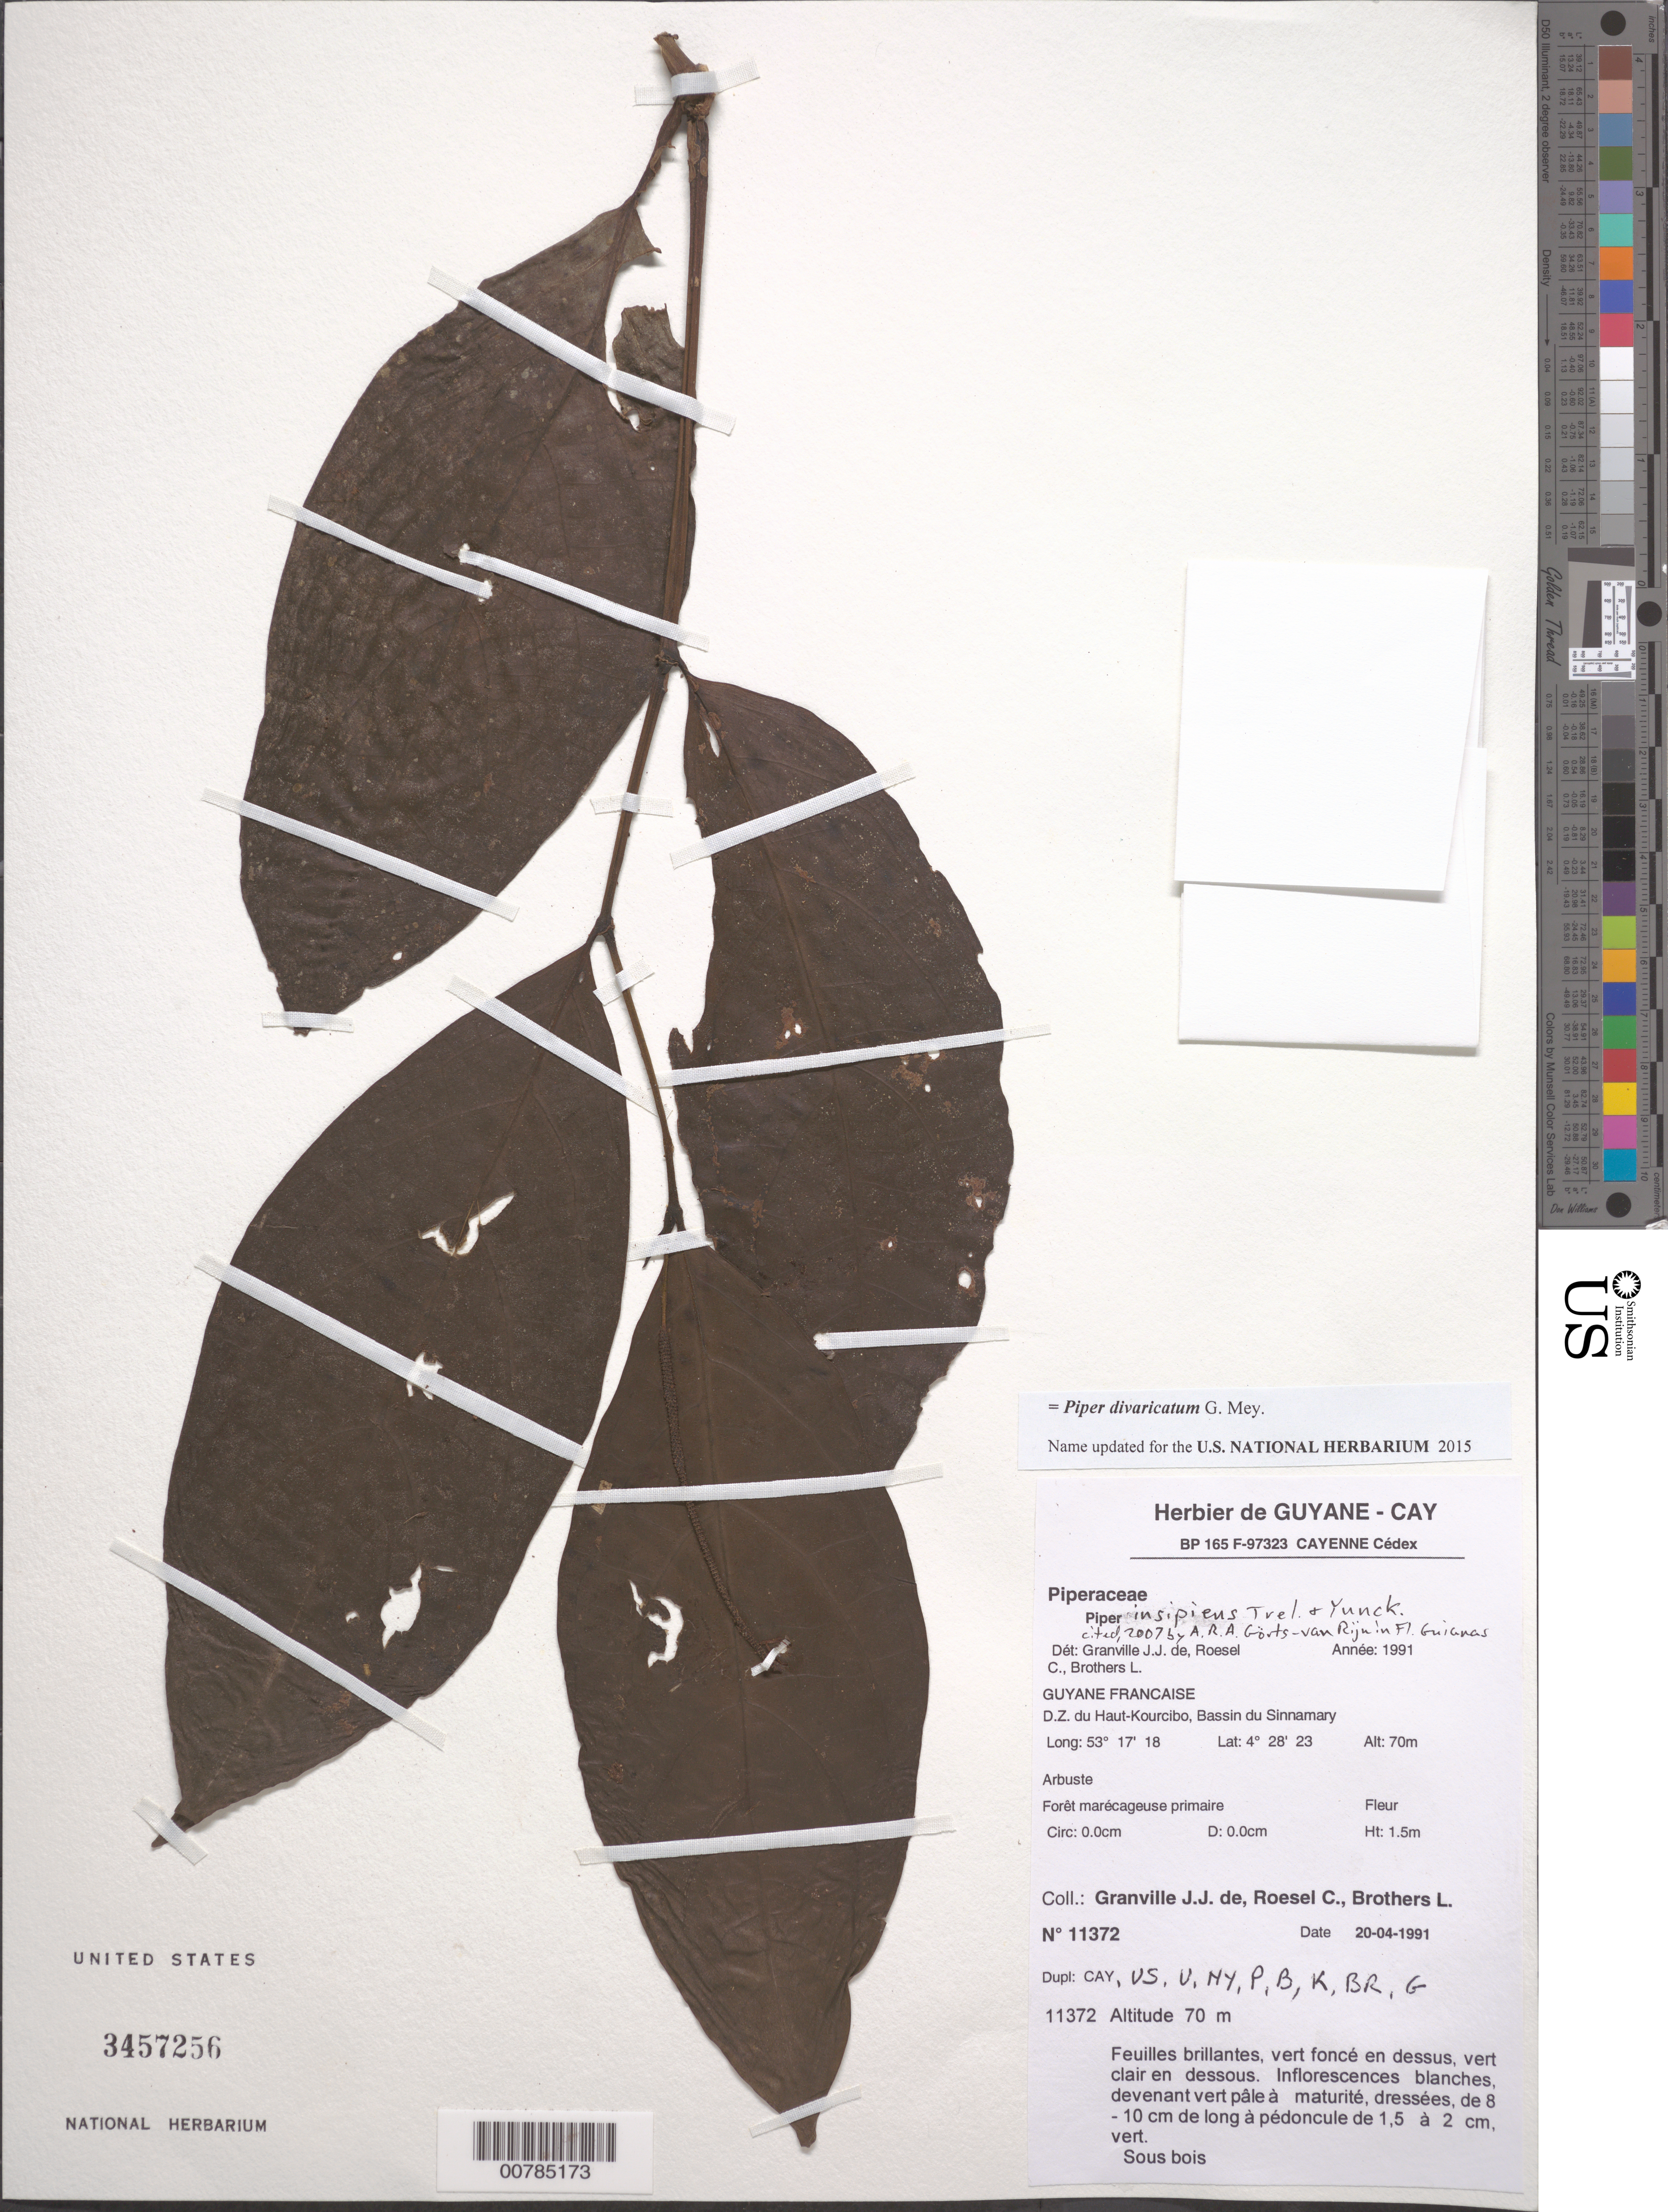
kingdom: Plantae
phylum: Tracheophyta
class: Magnoliopsida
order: Piperales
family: Piperaceae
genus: Peperomia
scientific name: Peperomia sp.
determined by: Granville, J. J.; Roesel, C. S.; Brothers, Leslie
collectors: J.-J. de Granville, C. S. Roesel & L. Brothers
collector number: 11372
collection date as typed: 20-Apr-91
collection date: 1991-04-20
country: French Guiana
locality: D.Z. du Haut-Kourcibo, Bassin du Sinnamary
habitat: Forêt marécageuse primaire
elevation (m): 70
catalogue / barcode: US 3457256